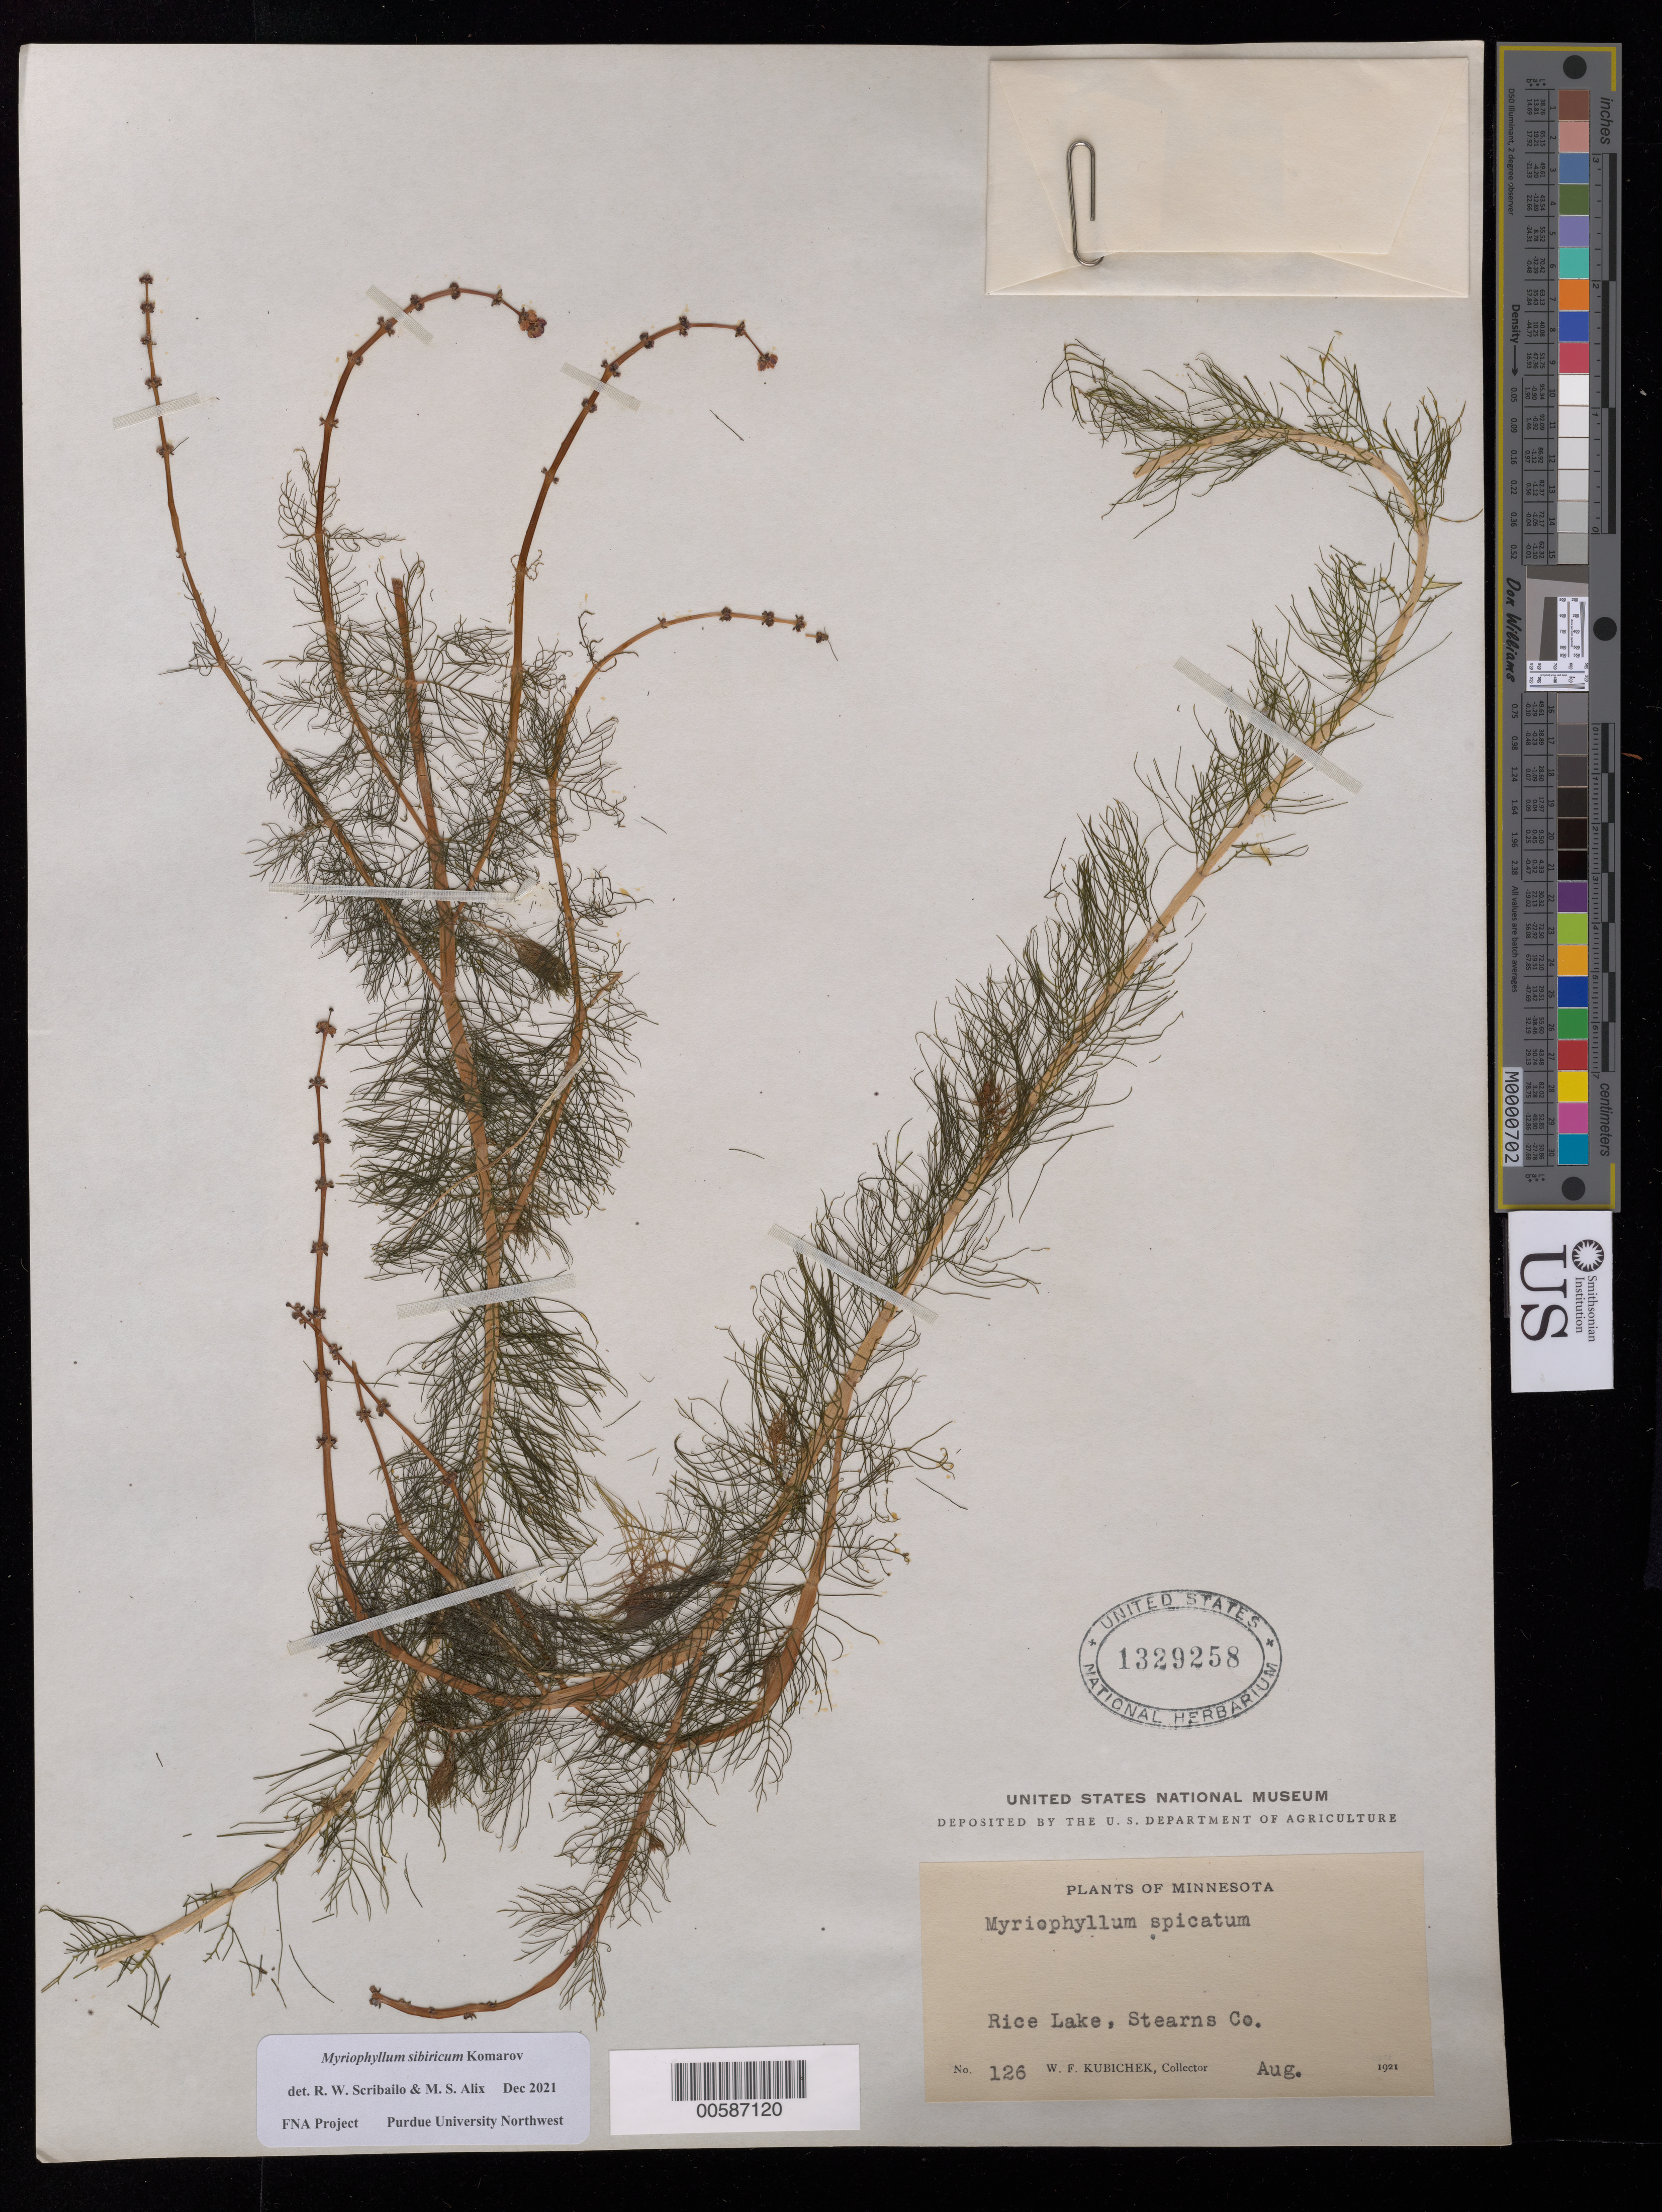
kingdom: Plantae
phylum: Tracheophyta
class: Magnoliopsida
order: Saxifragales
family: Haloragaceae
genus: Myriophyllum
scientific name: Myriophyllum sibiricum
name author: Kom.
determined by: Scribailo, R. W.; Alix, M. S.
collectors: W. Kubichek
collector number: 126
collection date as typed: Aug 1921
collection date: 1921-08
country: United States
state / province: Minnesota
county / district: Stearns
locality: Rice Lake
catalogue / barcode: US 1329258